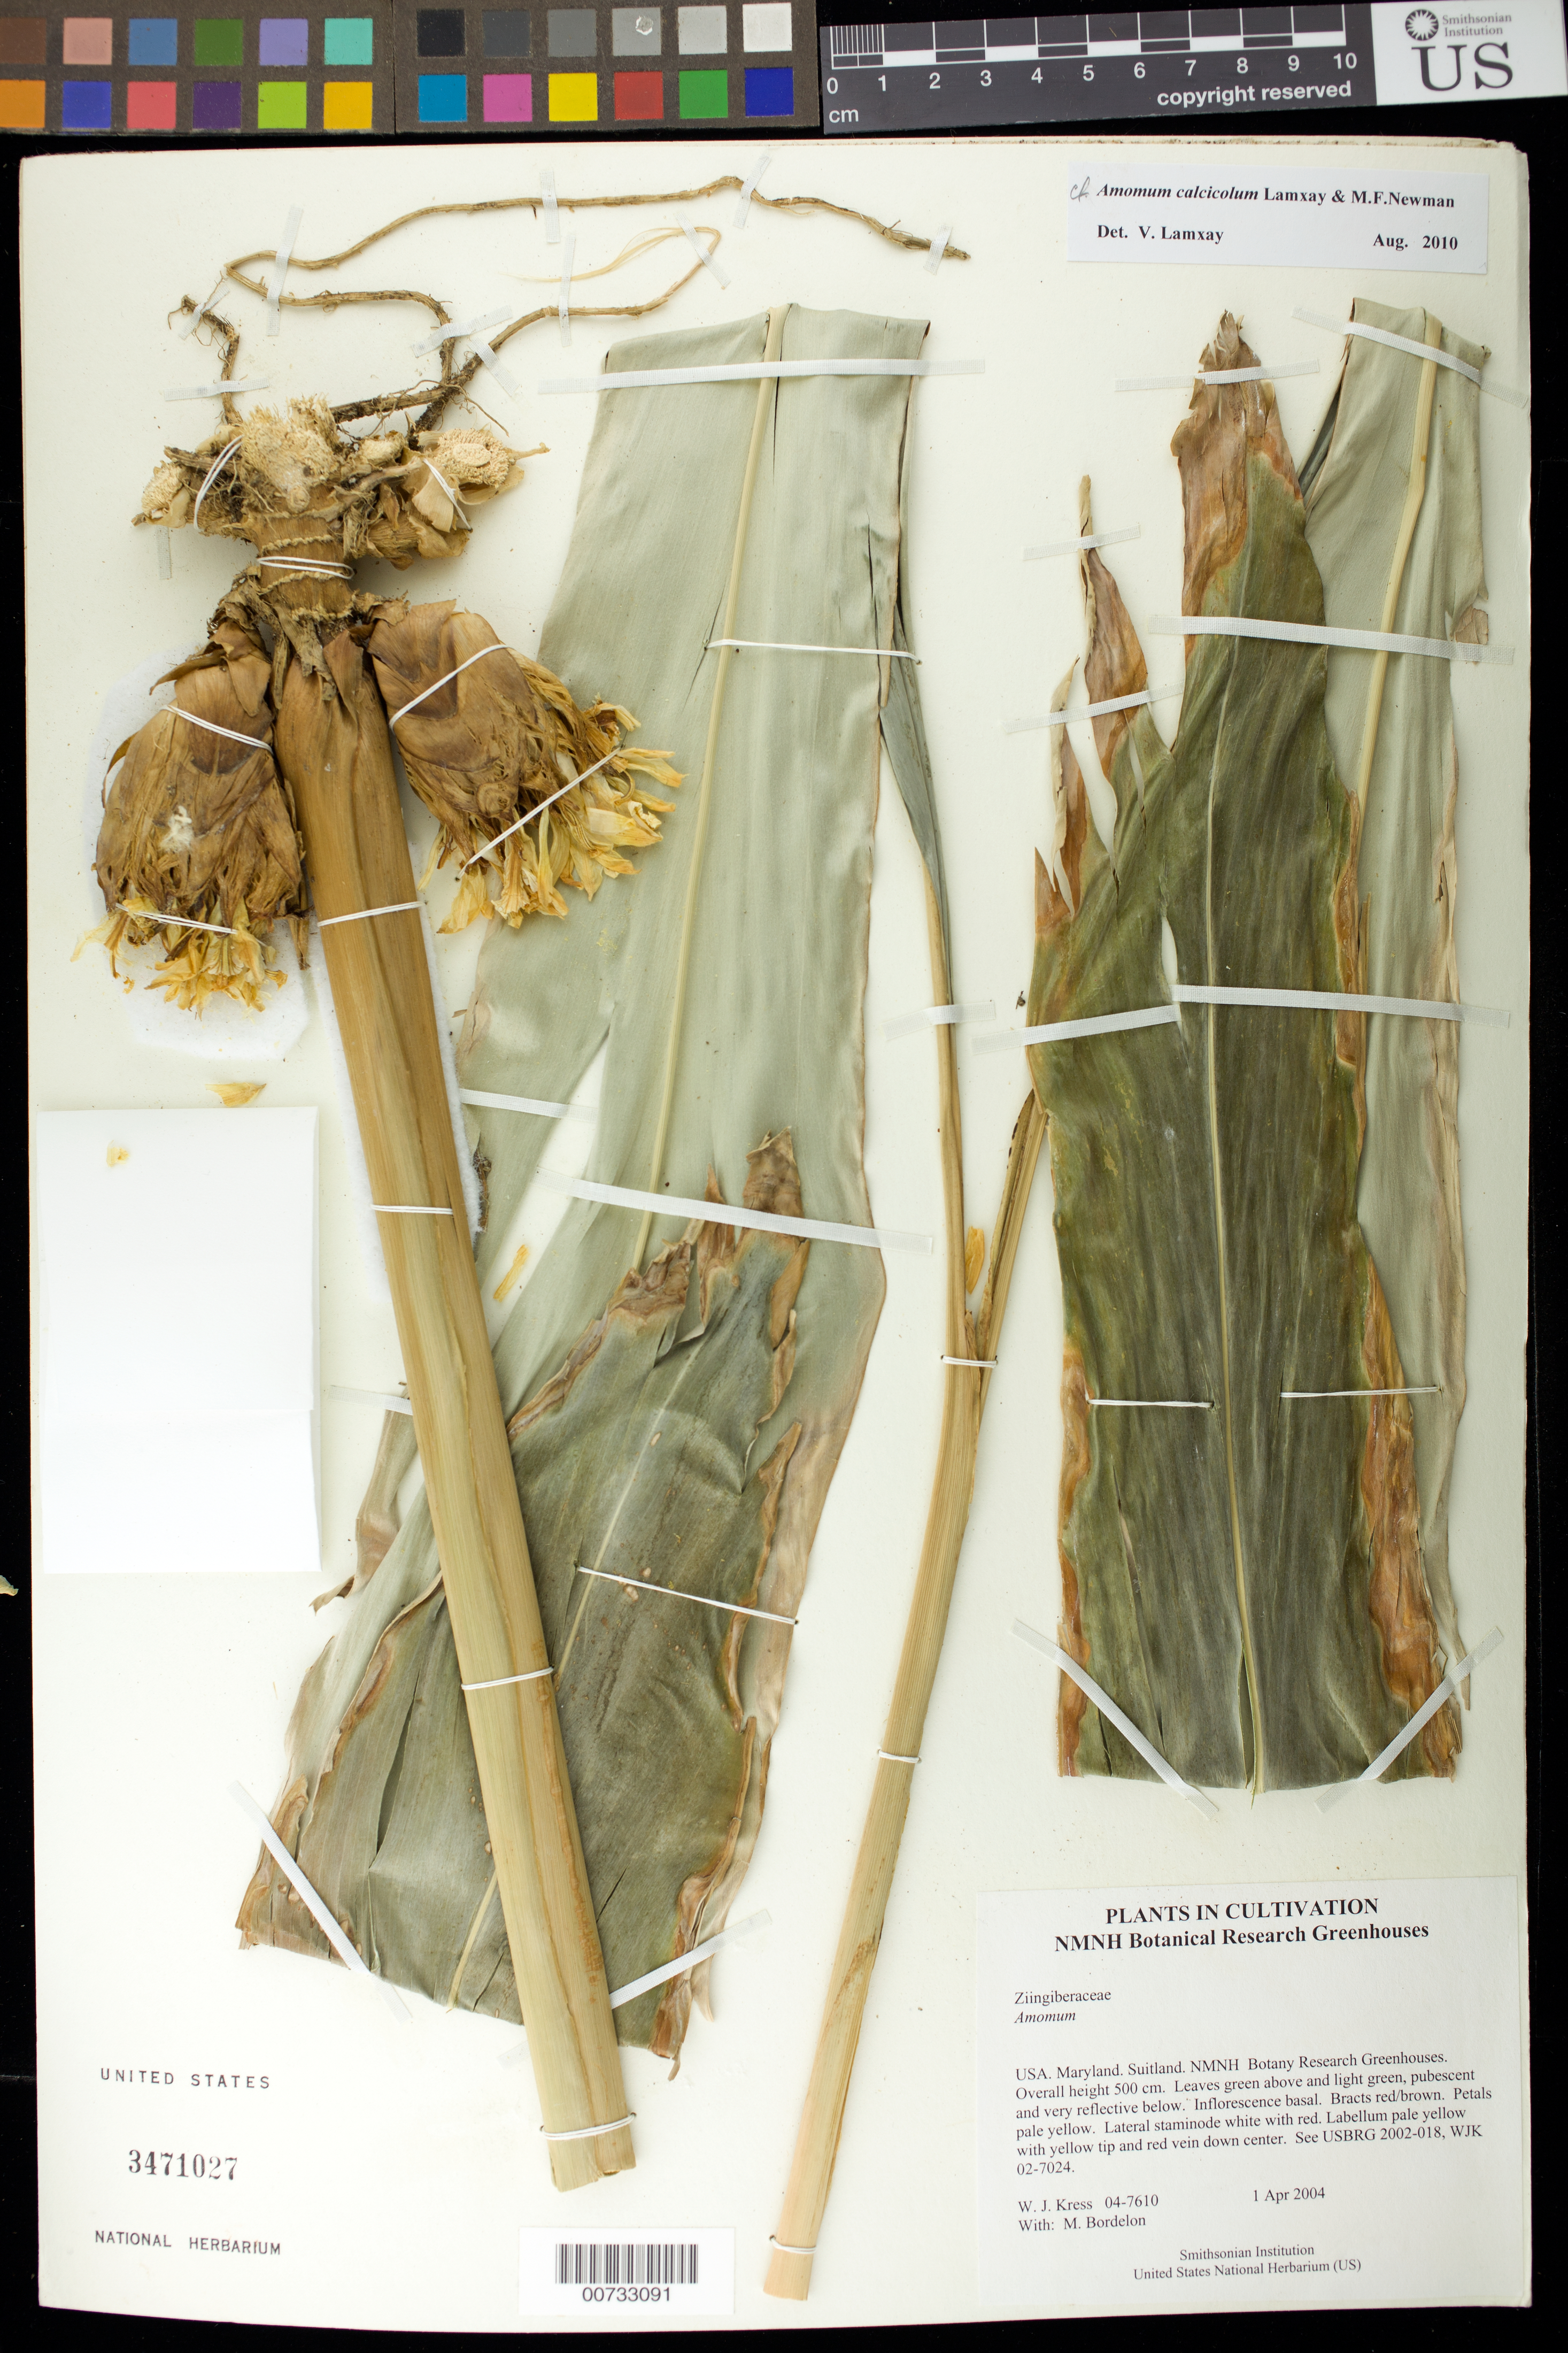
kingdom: Plantae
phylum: Tracheophyta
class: Liliopsida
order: Zingiberales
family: Zingiberaceae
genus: Amomum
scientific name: Amomum calcicola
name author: Lamxay & M.F. Newman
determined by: Lamxay, V.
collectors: W. J. Kress & M. Bordelon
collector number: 04-7610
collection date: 2004-04-01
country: United States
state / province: Maryland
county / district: Prince George's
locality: NMNH Botany Research Greenhouses. Suitland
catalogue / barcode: US 3471027